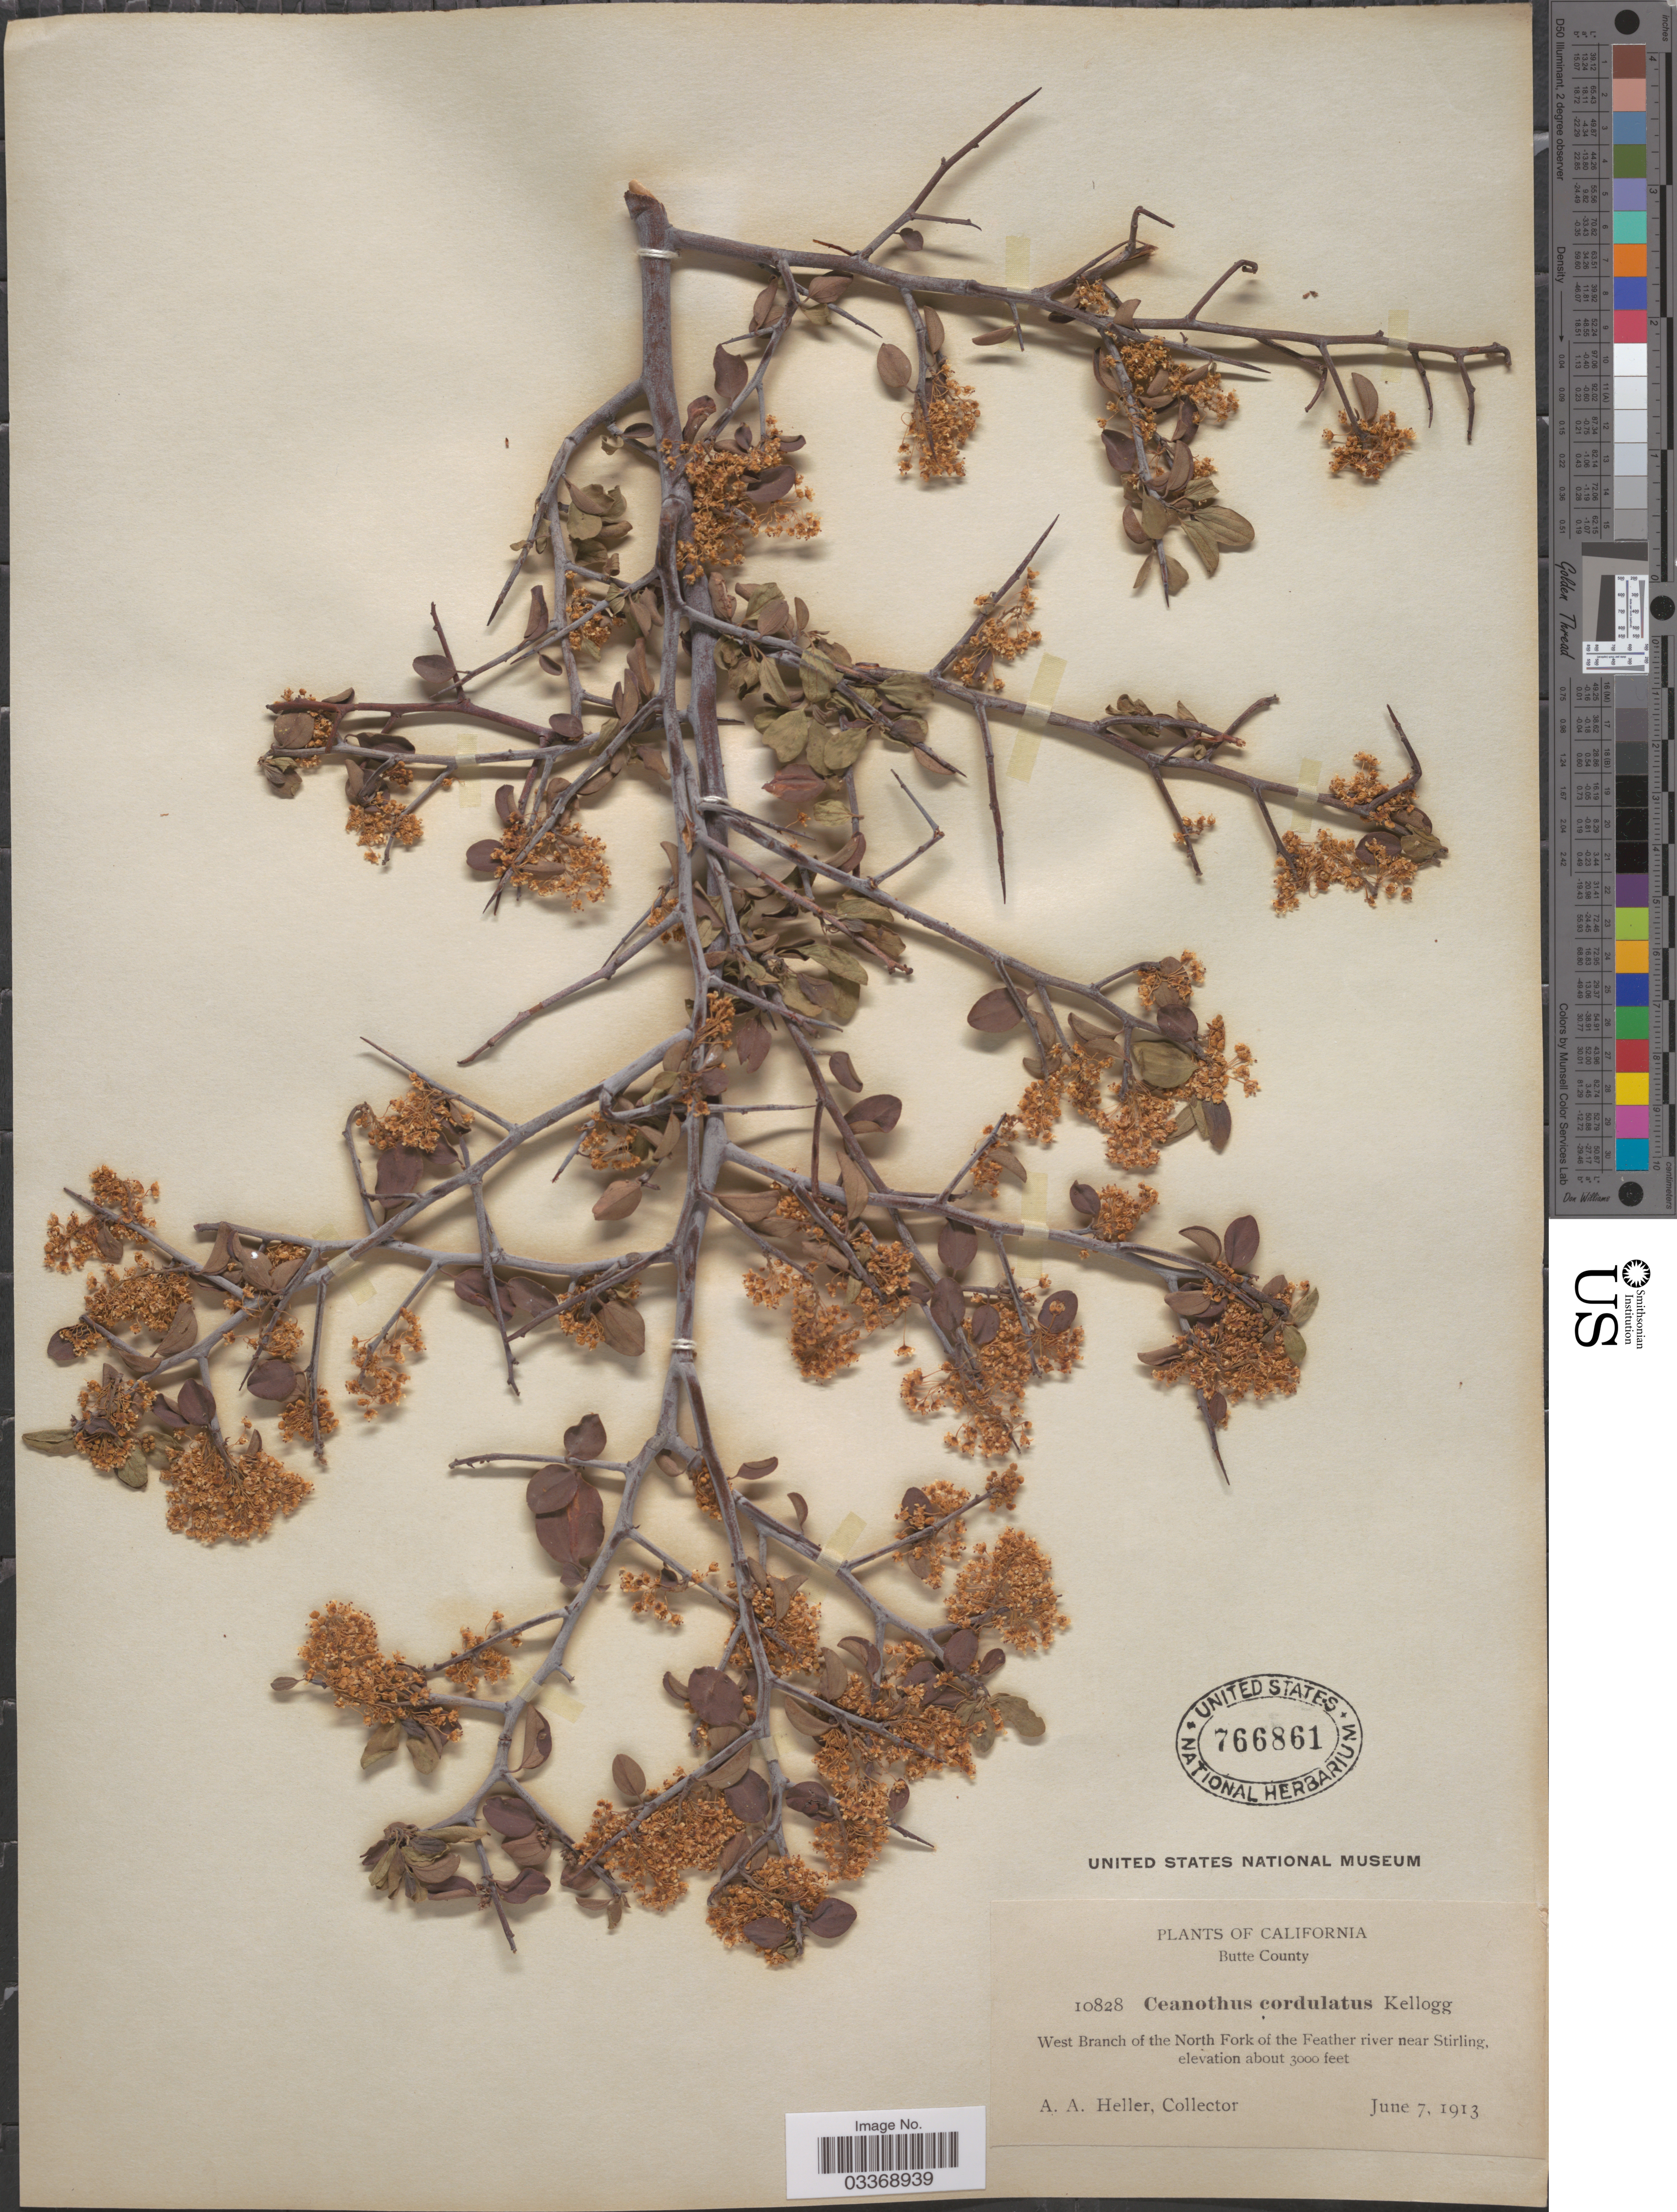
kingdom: Plantae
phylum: Tracheophyta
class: Magnoliopsida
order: Rosales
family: Rhamnaceae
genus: Ceanothus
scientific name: Ceanothus cordulatus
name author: Kellogg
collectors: A. A. Heller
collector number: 10828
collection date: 1913-06-07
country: United States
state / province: California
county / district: Butte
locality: Butte County. West Branch of the North of the Feather river near Stirling.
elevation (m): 914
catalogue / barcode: US 766861